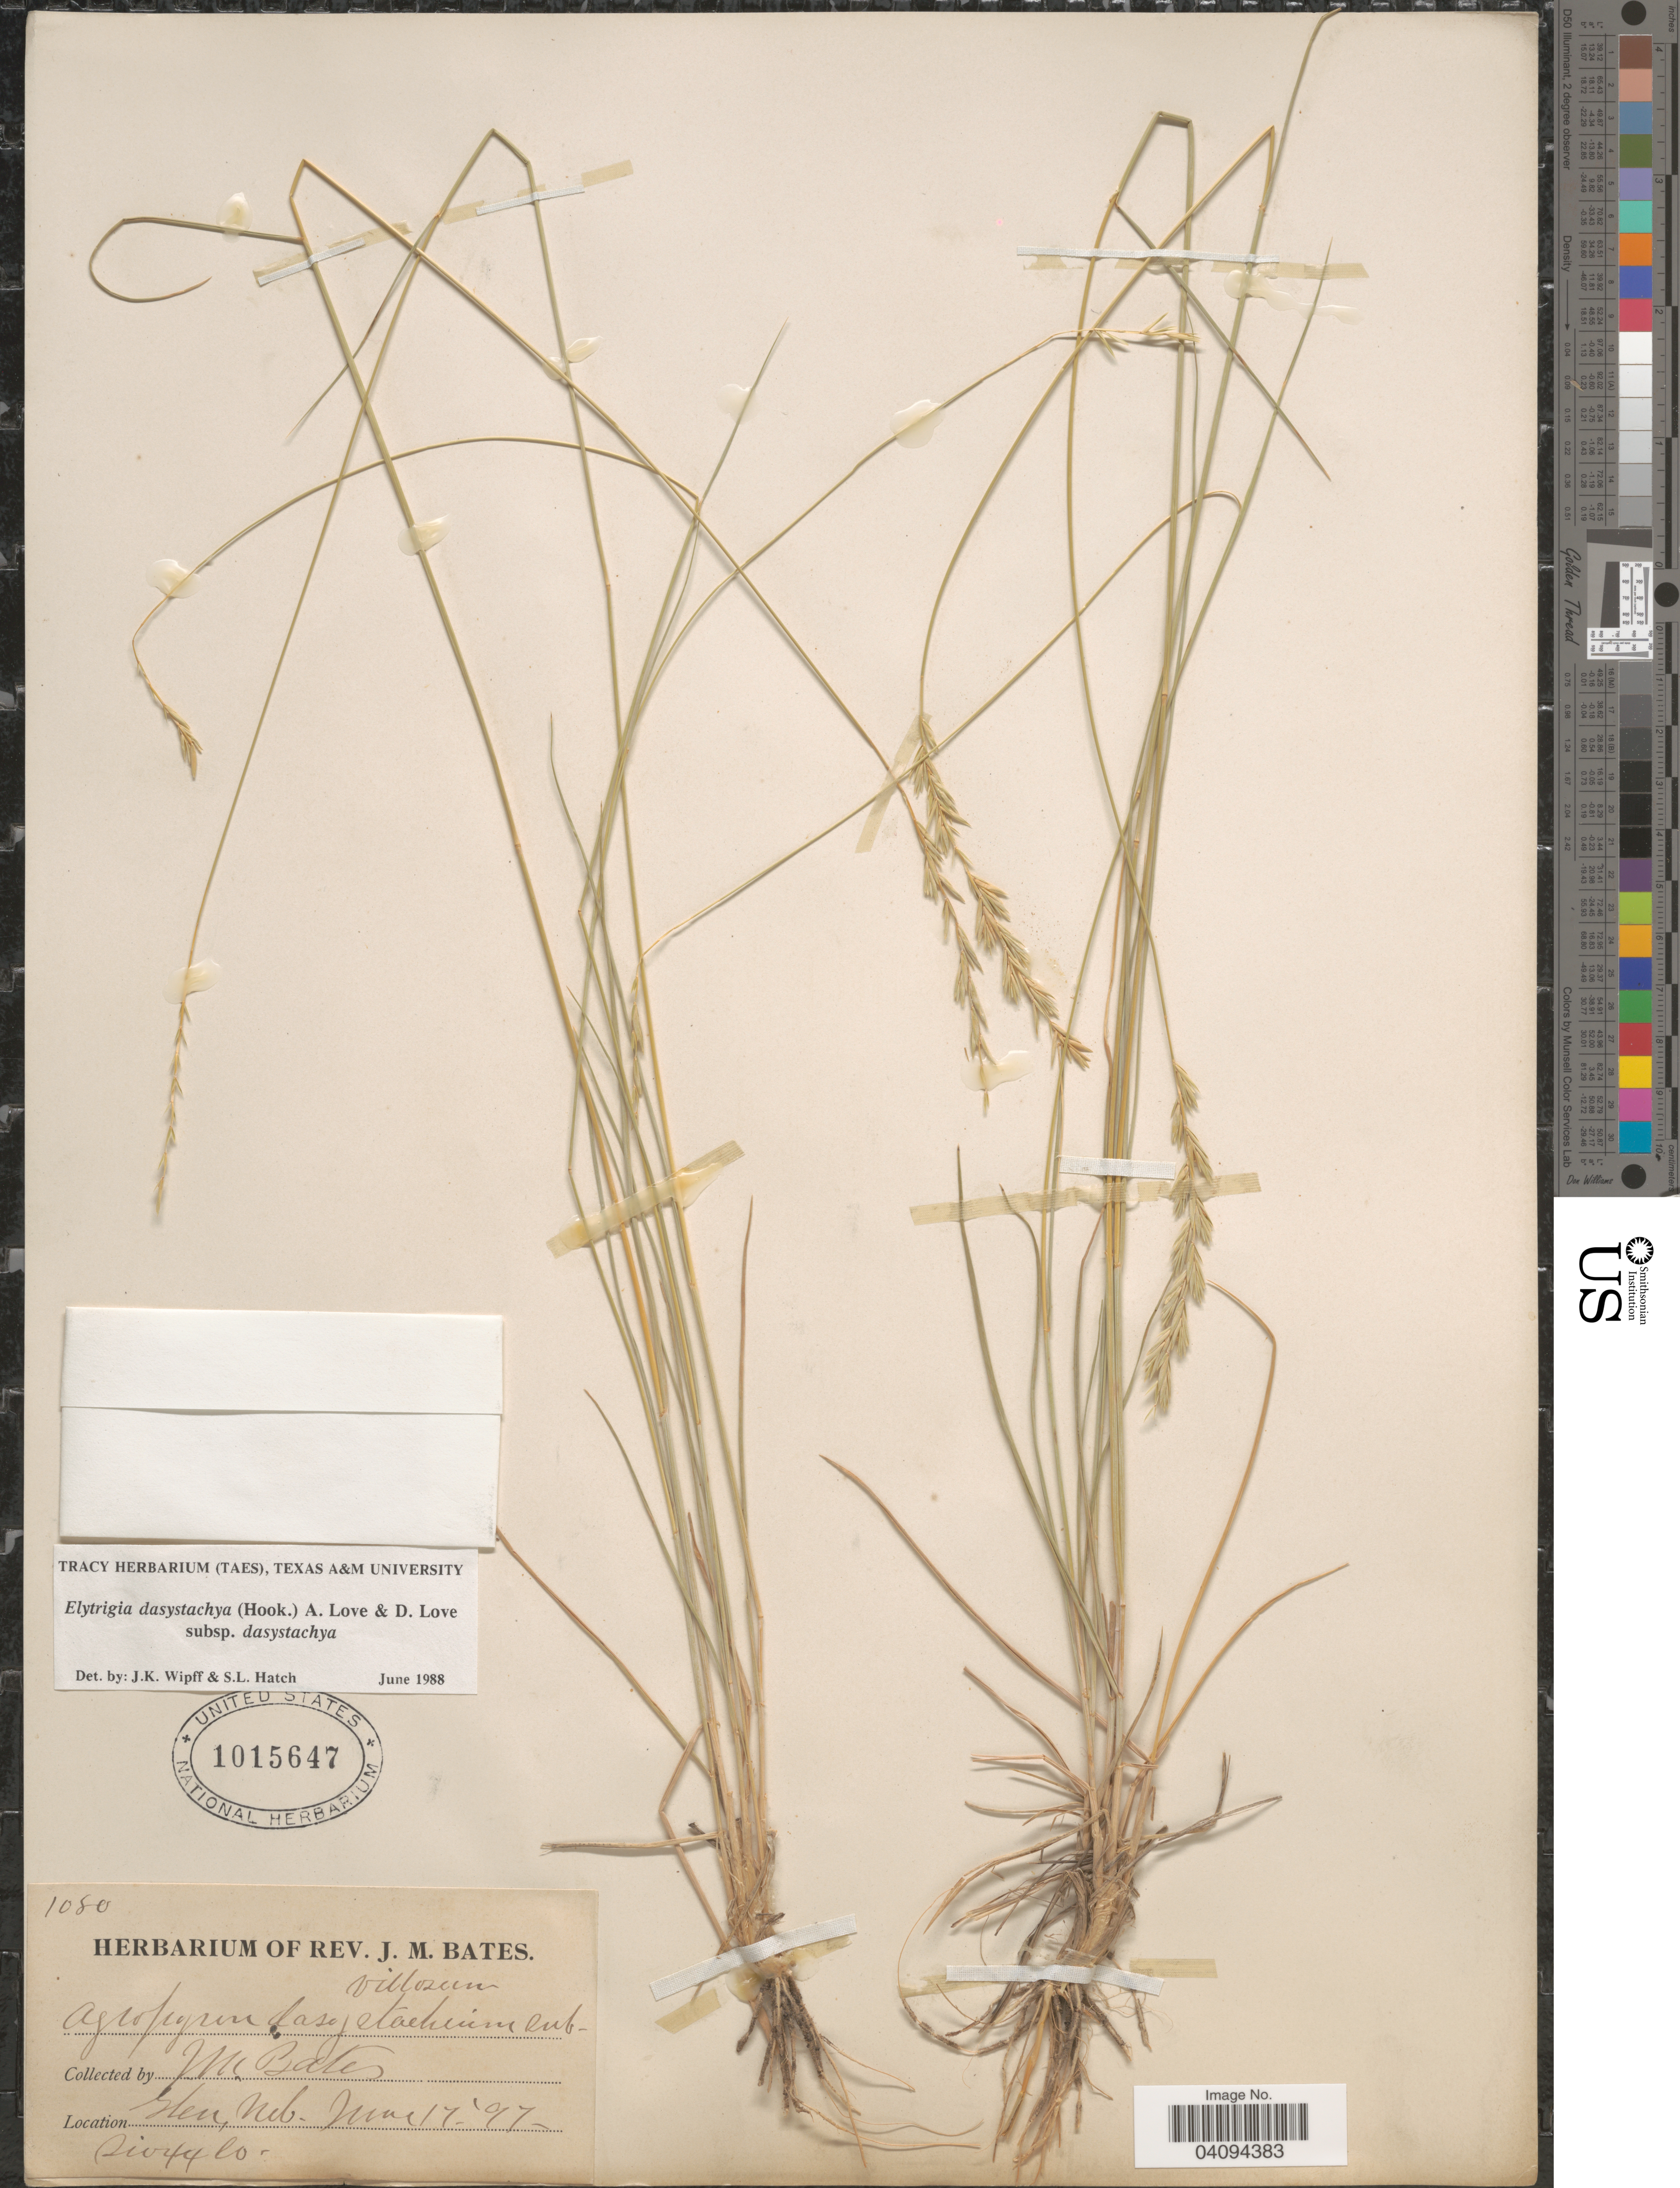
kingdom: Plantae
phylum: Tracheophyta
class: Liliopsida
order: Poales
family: Poaceae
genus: Elymus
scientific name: Elymus lanceolatus subsp. lanceolatus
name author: (Scribn. & J.G. Sm.) Gould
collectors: J. Bates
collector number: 1080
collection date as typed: Transcribed d/m/y: 17/6/97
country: United States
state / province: North Carolina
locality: Glen. Sioux Co.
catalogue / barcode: US 1015647